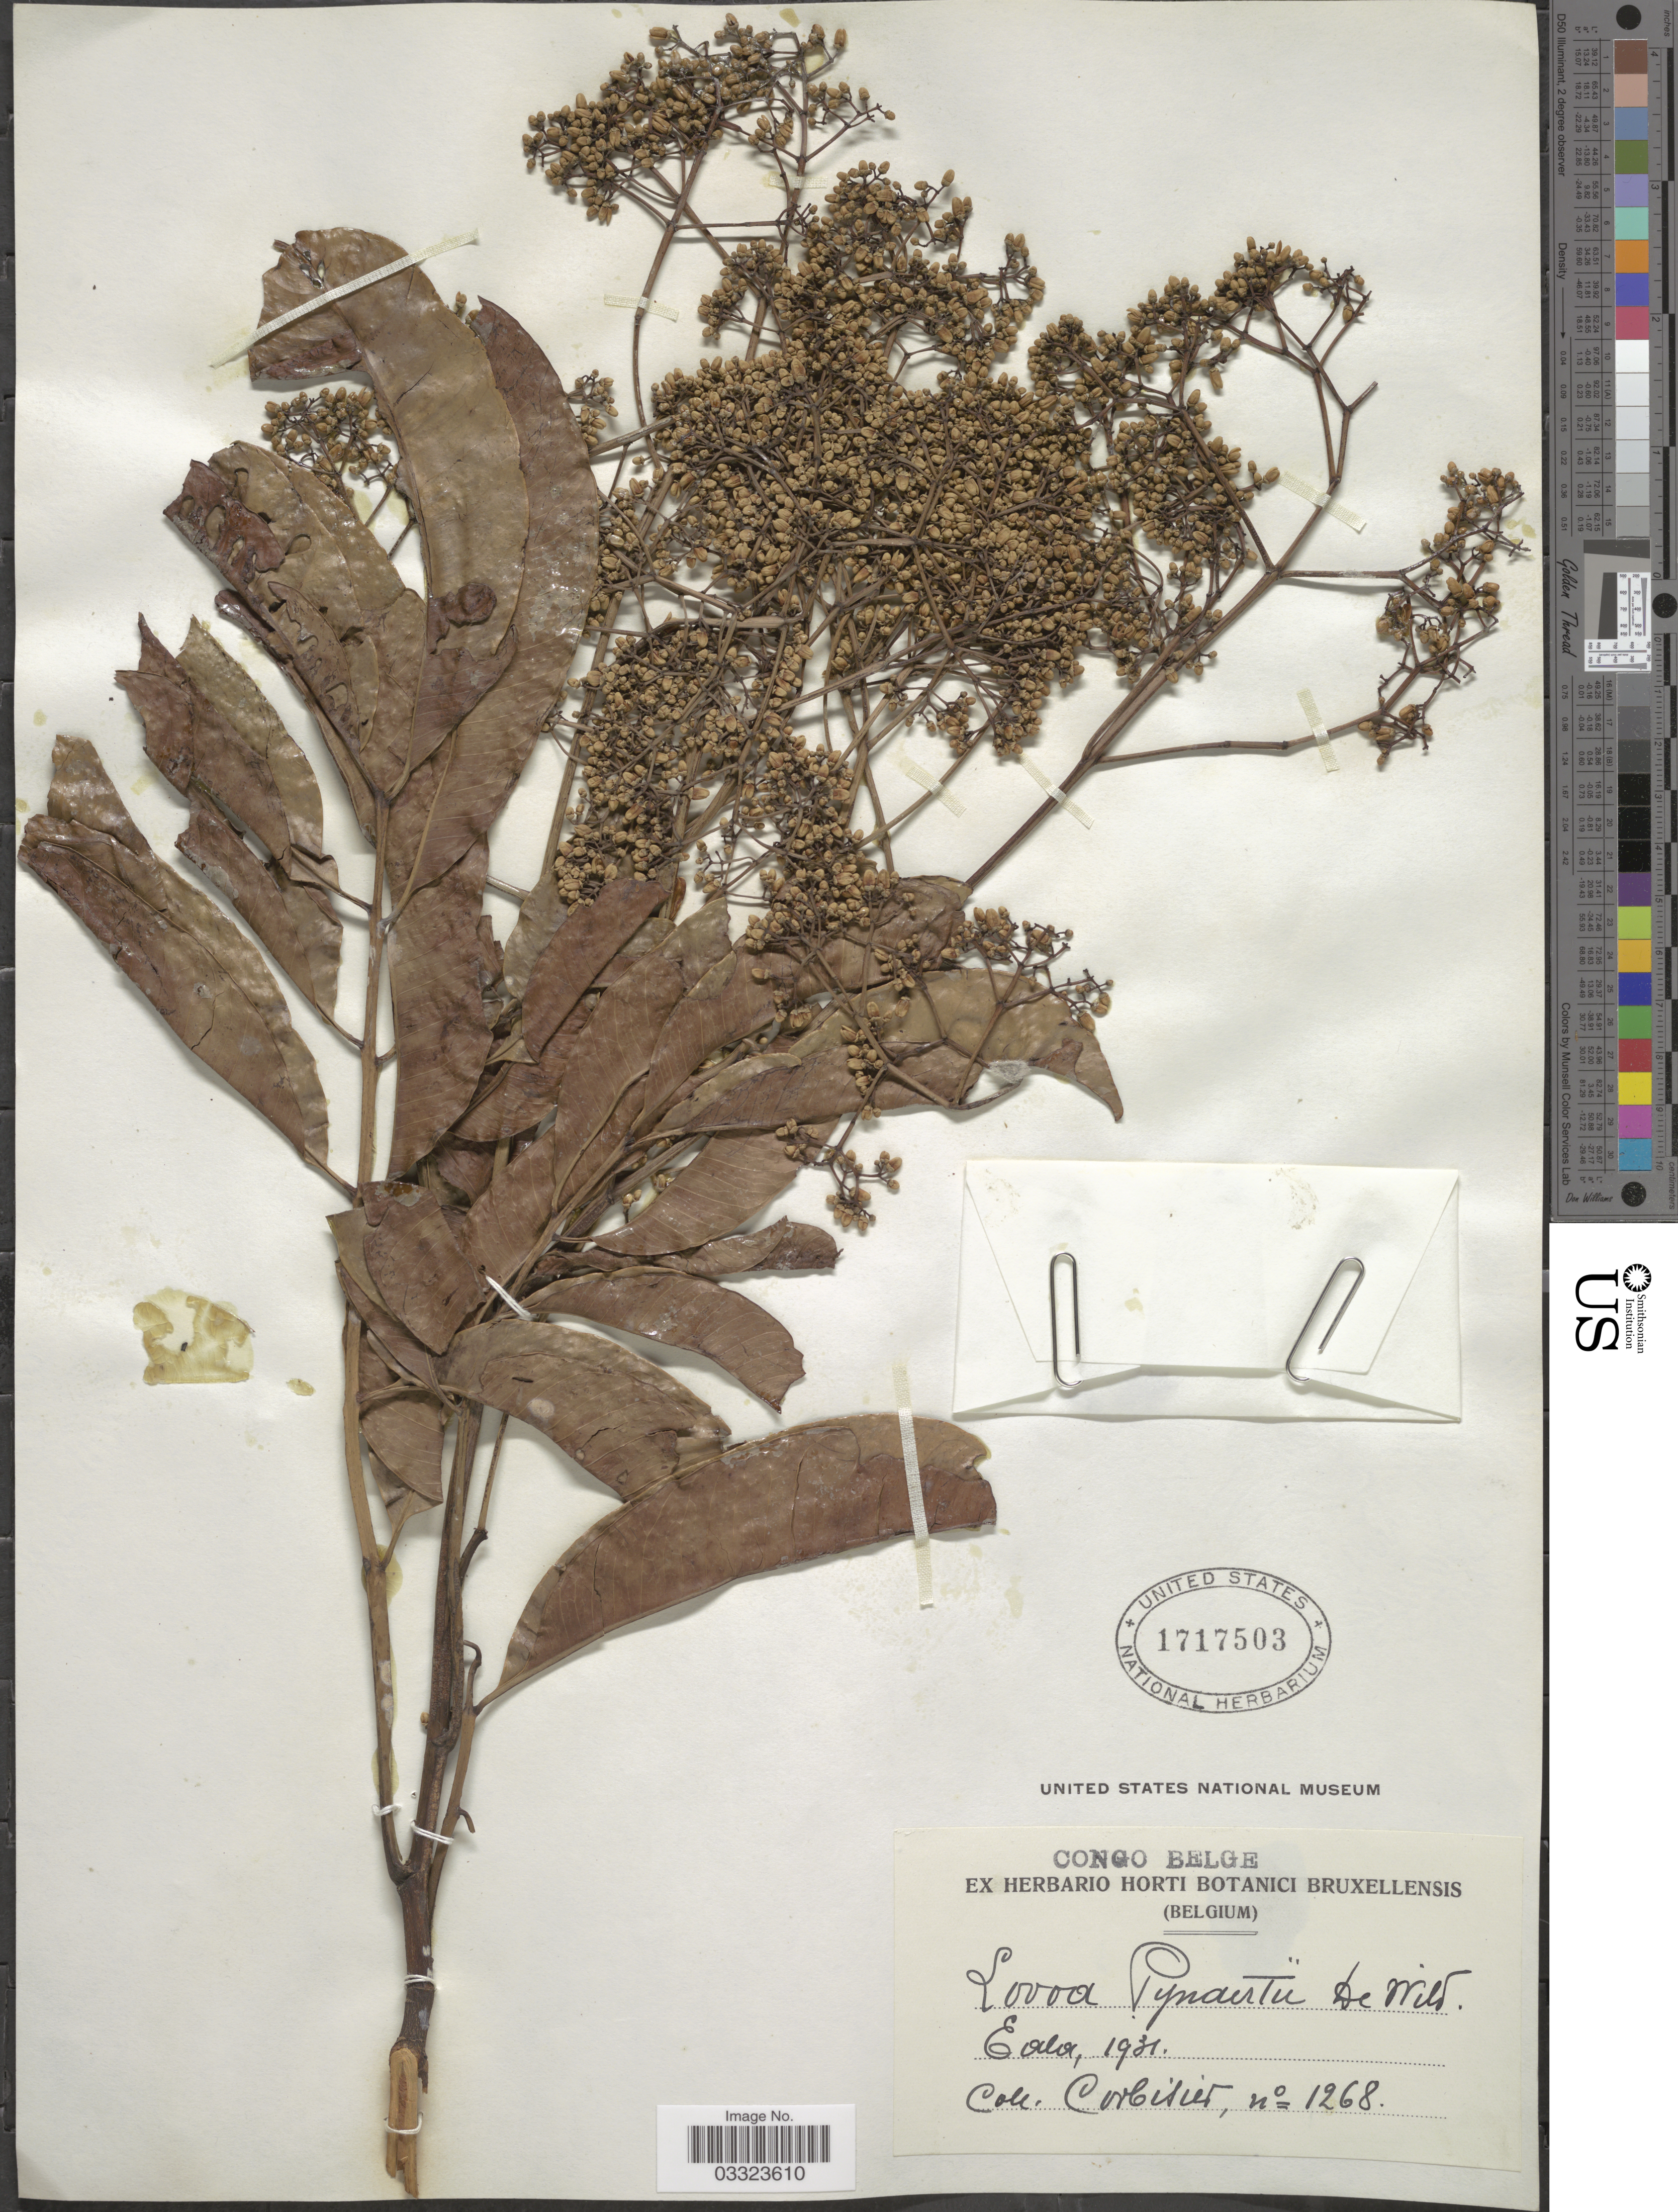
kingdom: Plantae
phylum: Tracheophyta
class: Magnoliopsida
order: Sapindales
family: Meliaceae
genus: Lovoa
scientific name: Lovoa pynaertii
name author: De Wild.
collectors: -. Corbisier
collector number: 1268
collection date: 1931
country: Congo, Democratic Republic of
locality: Congo Belge. Eala.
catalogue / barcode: US 1717503